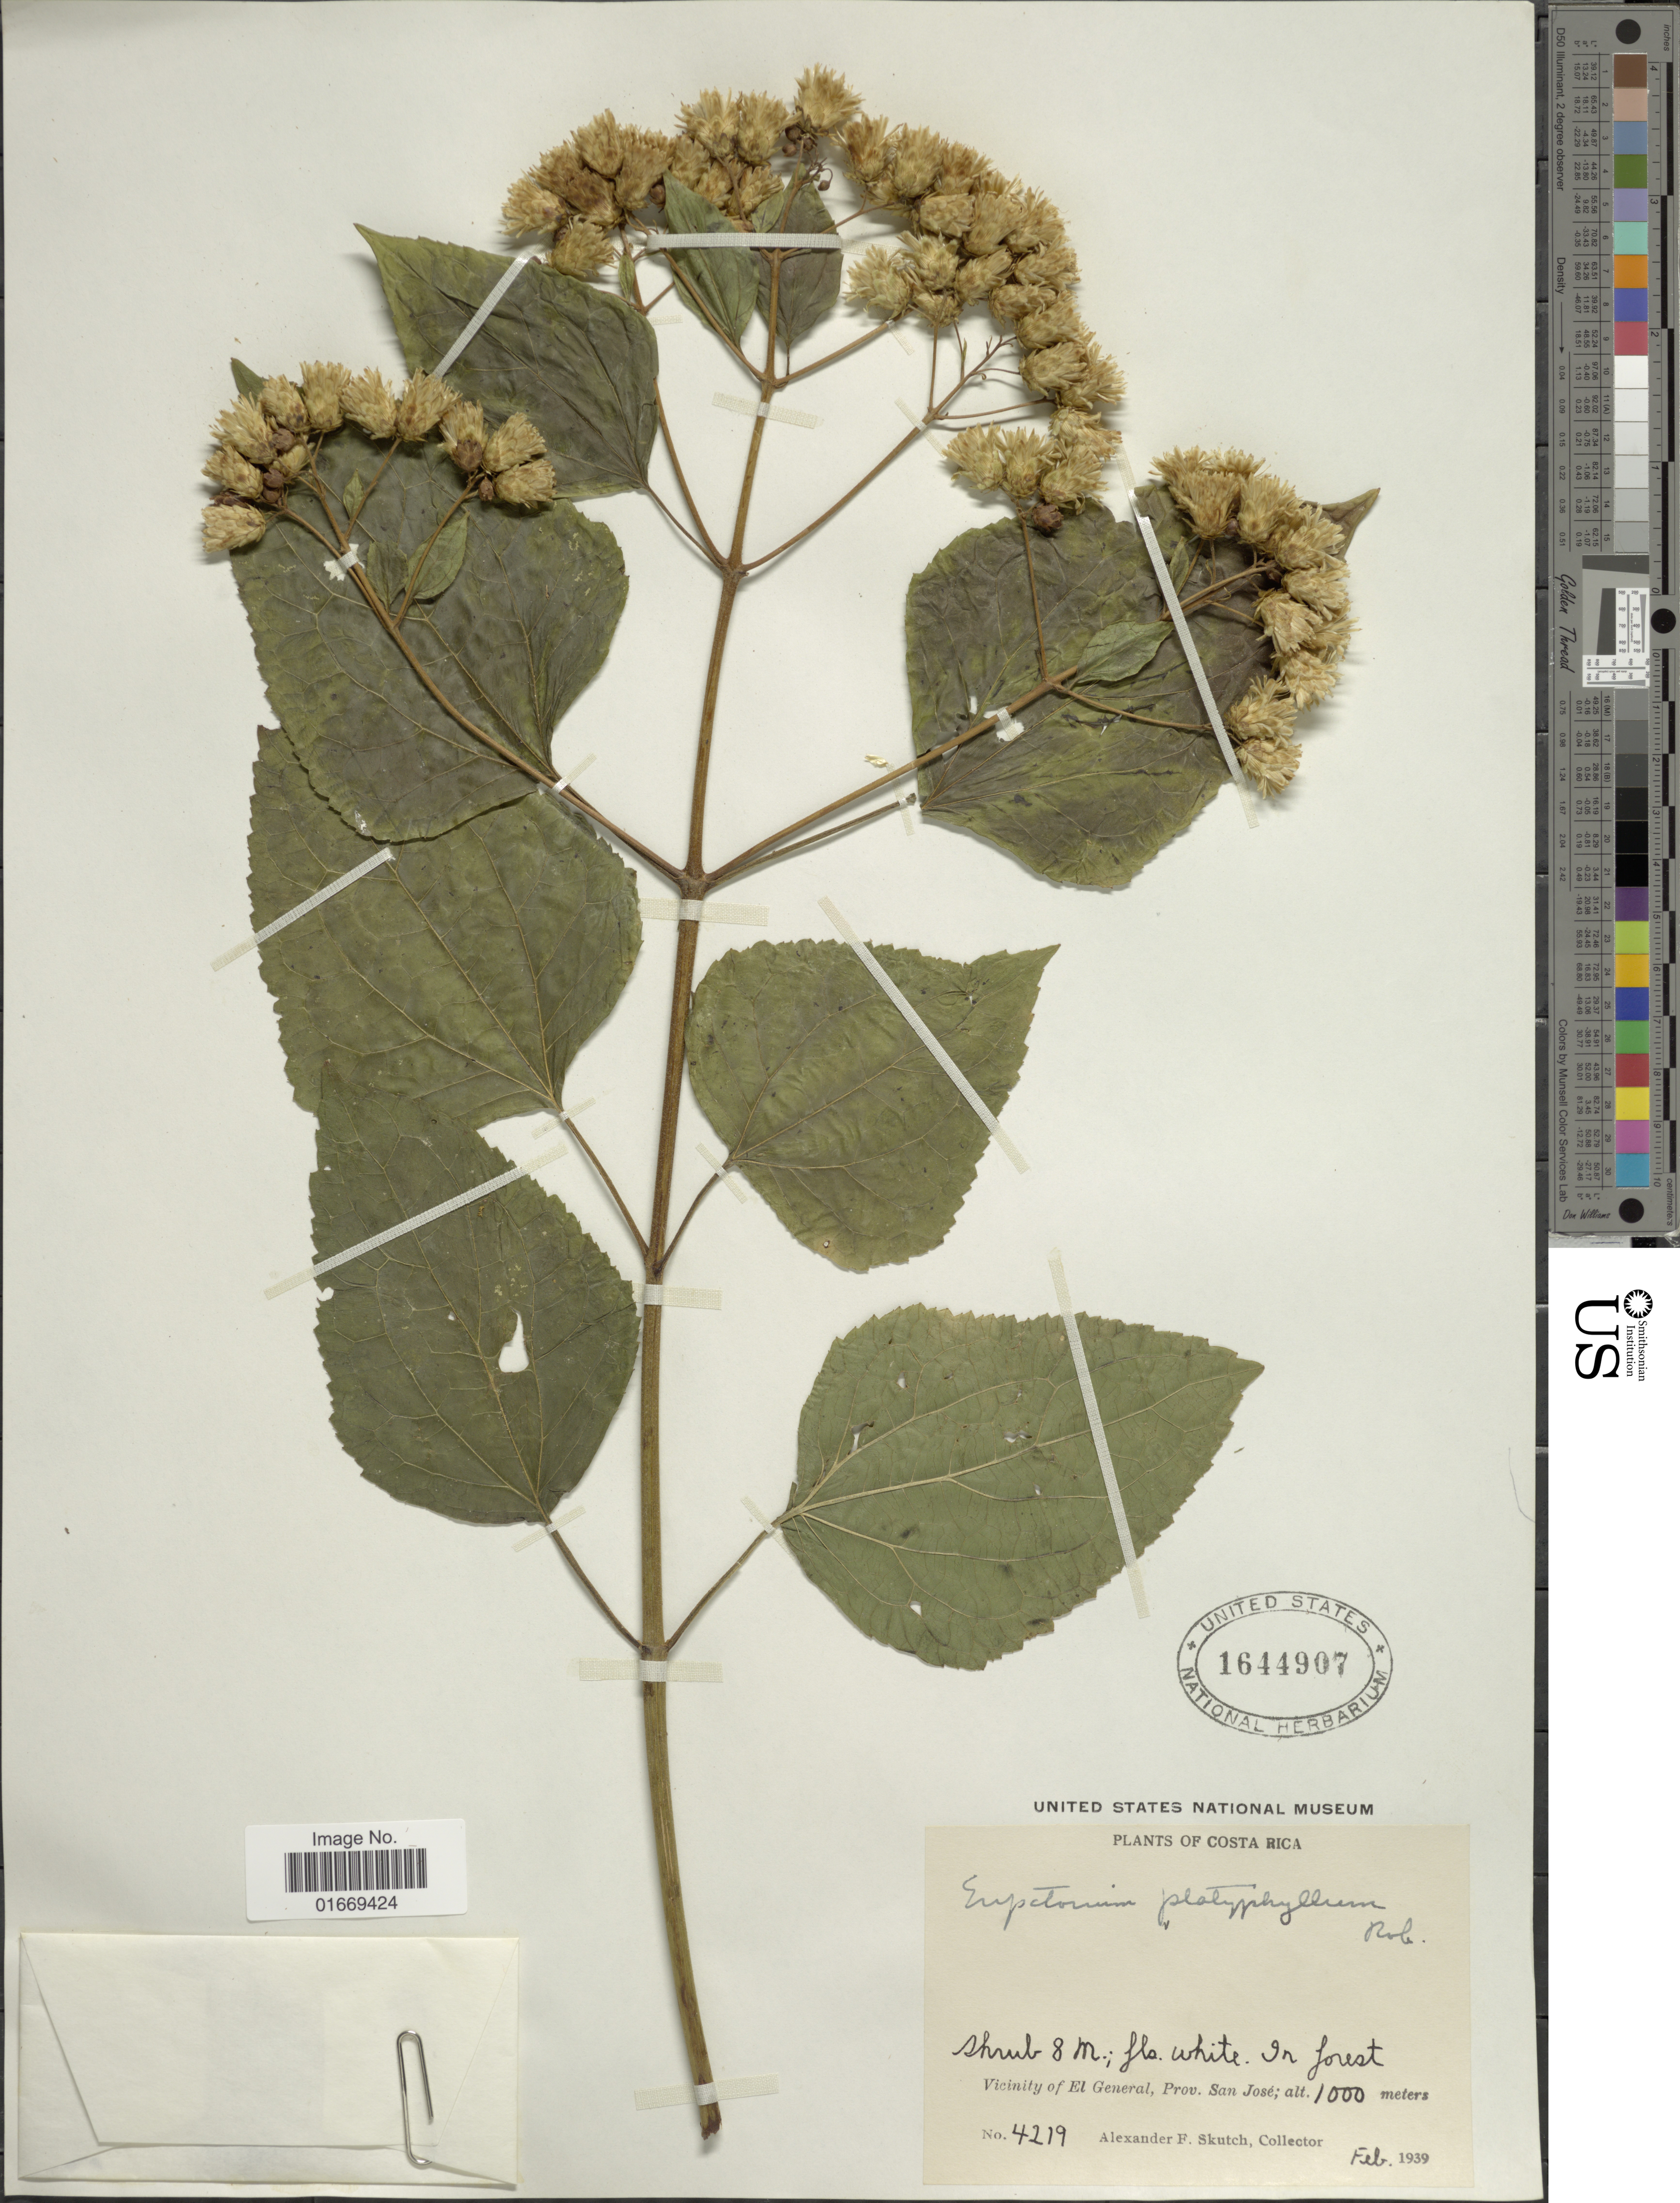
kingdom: Plantae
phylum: Tracheophyta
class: Magnoliopsida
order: Asterales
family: Asteraceae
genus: Bartlettina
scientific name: Bartlettina platyphylla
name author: (B.L. Rob.) R.M. King & H. Rob.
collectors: A. F. Skutch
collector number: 4219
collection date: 1903-02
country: Costa Rica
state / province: San José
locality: Vicinity of El General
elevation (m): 1000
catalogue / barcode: US 1644907